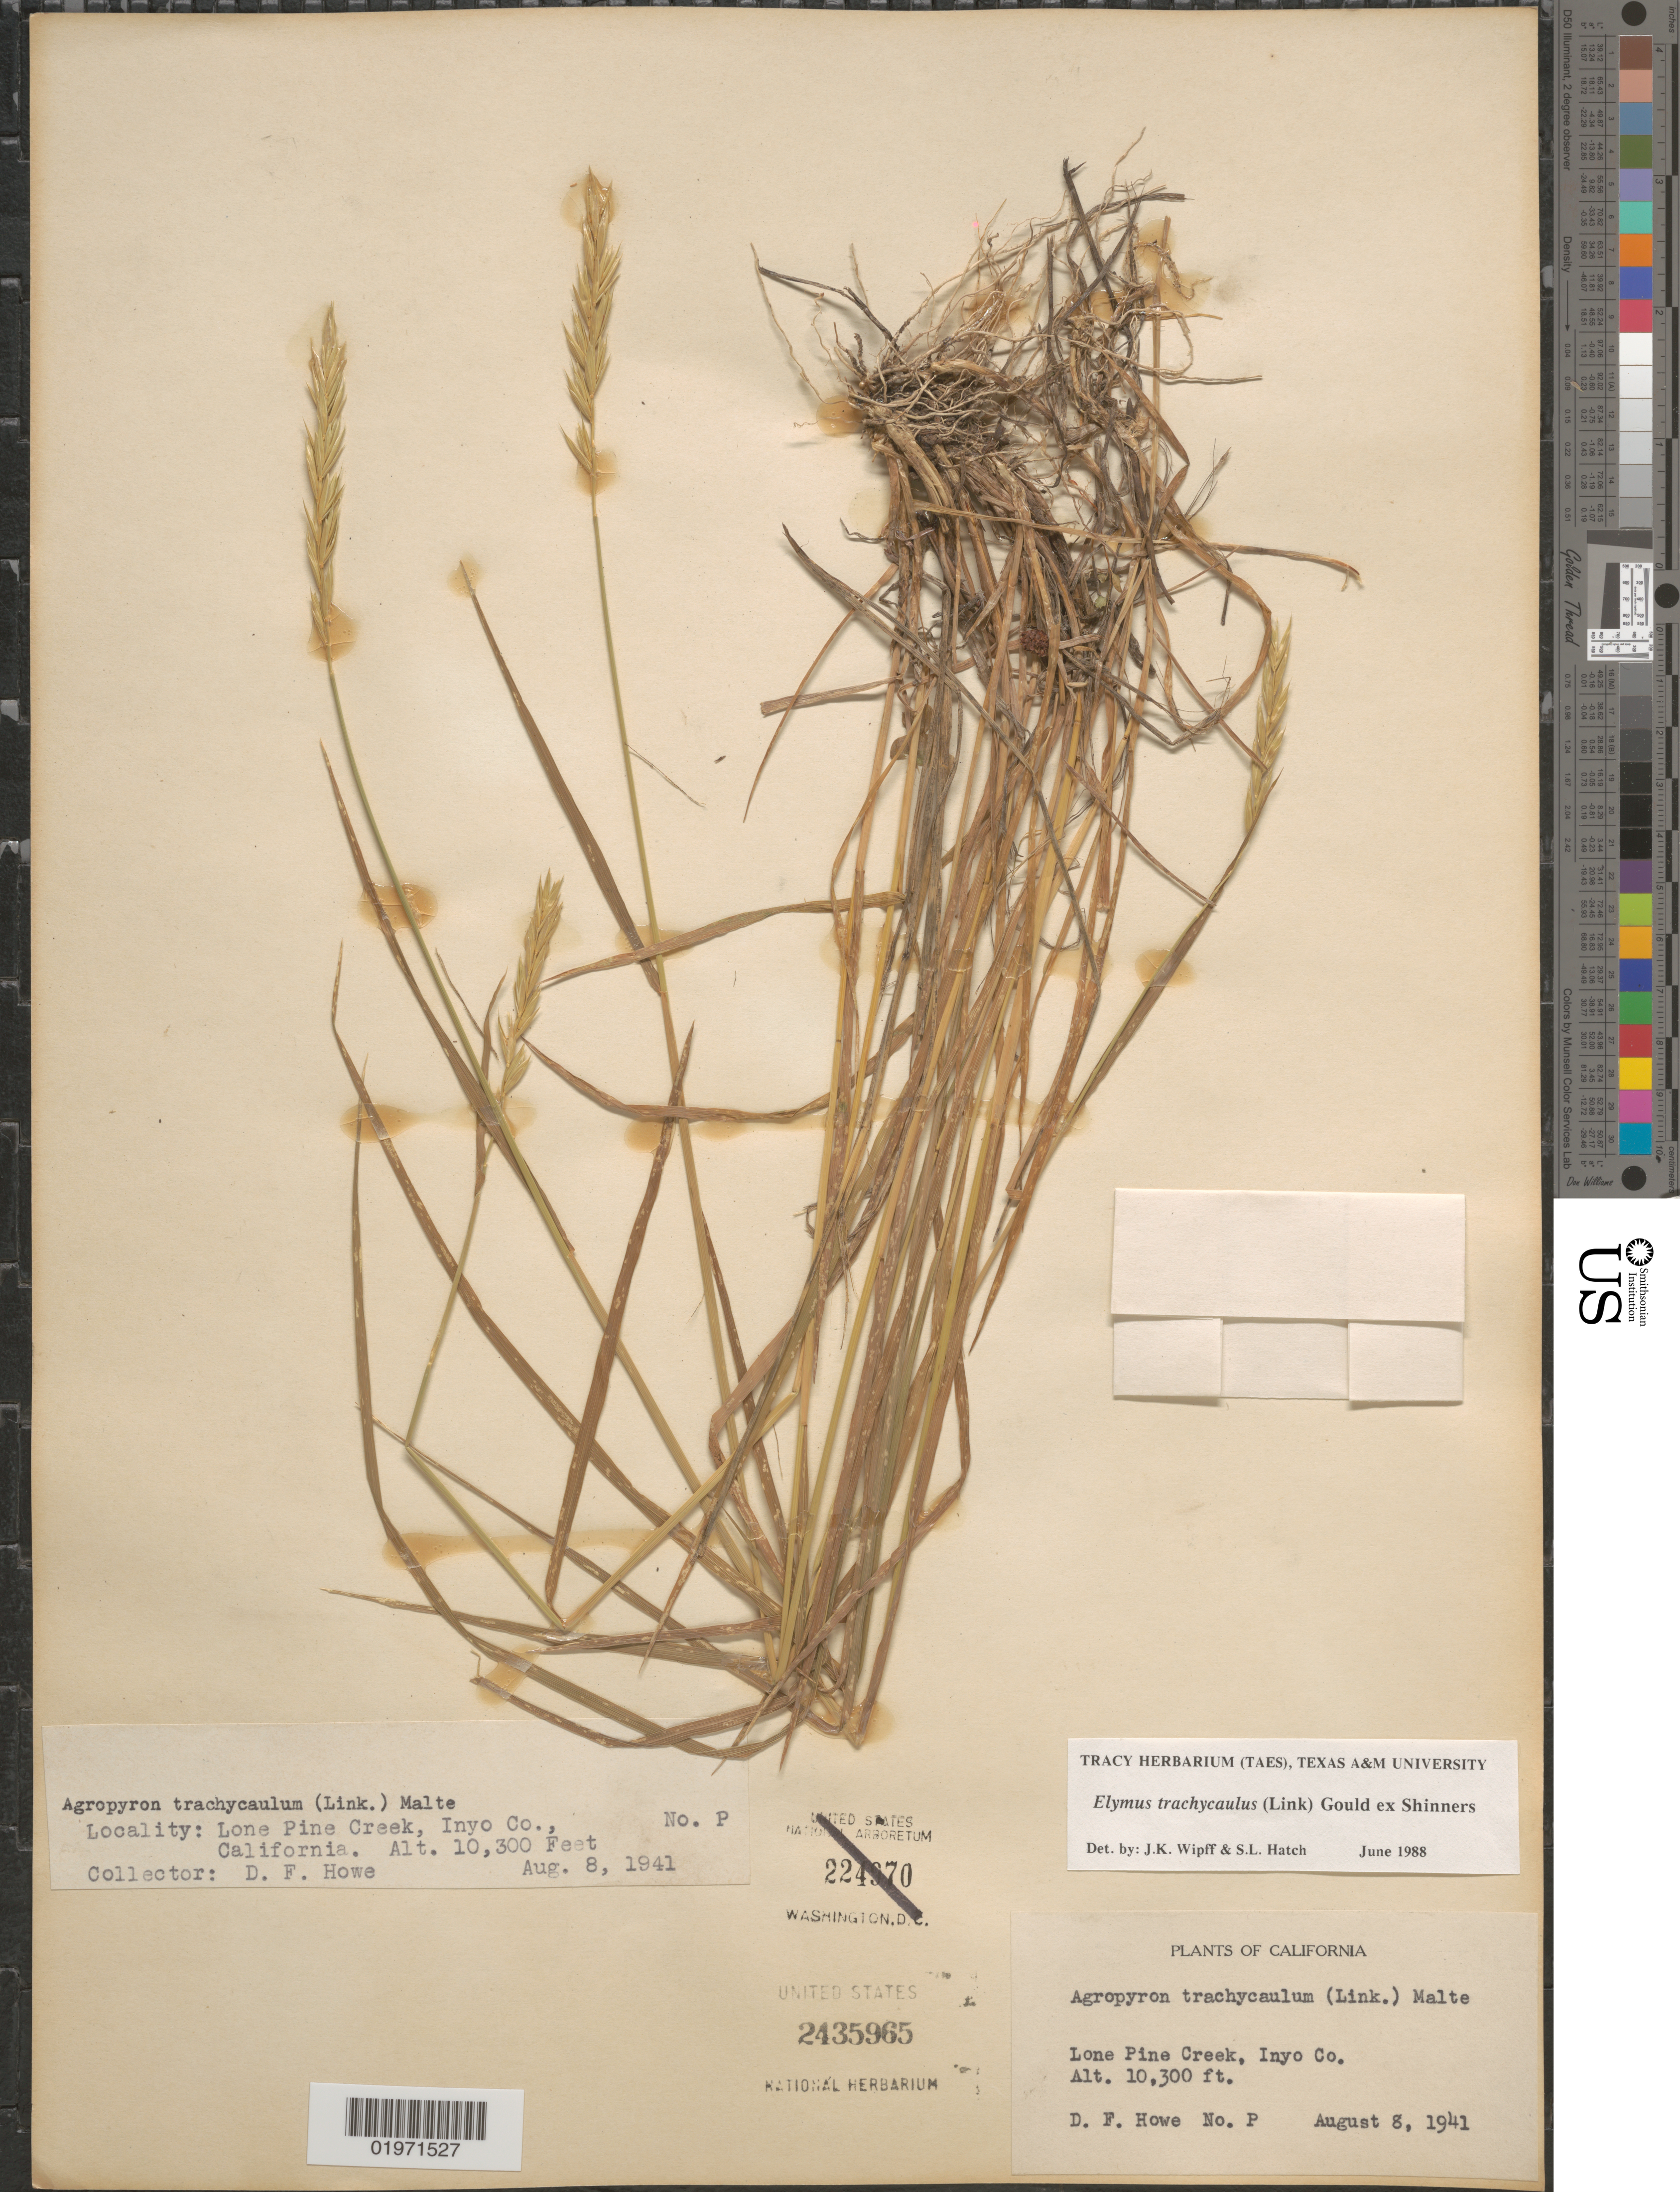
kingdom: Plantae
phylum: Tracheophyta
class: Liliopsida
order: Poales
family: Poaceae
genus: Elymus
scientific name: Elymus trachycaulus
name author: (Link) Gould ex Shinners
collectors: D. Howe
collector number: P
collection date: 1941-08-08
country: United States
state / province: California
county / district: Inyo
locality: Lone Pine Creek, Inyo Co.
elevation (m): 3139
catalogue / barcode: US 2435965